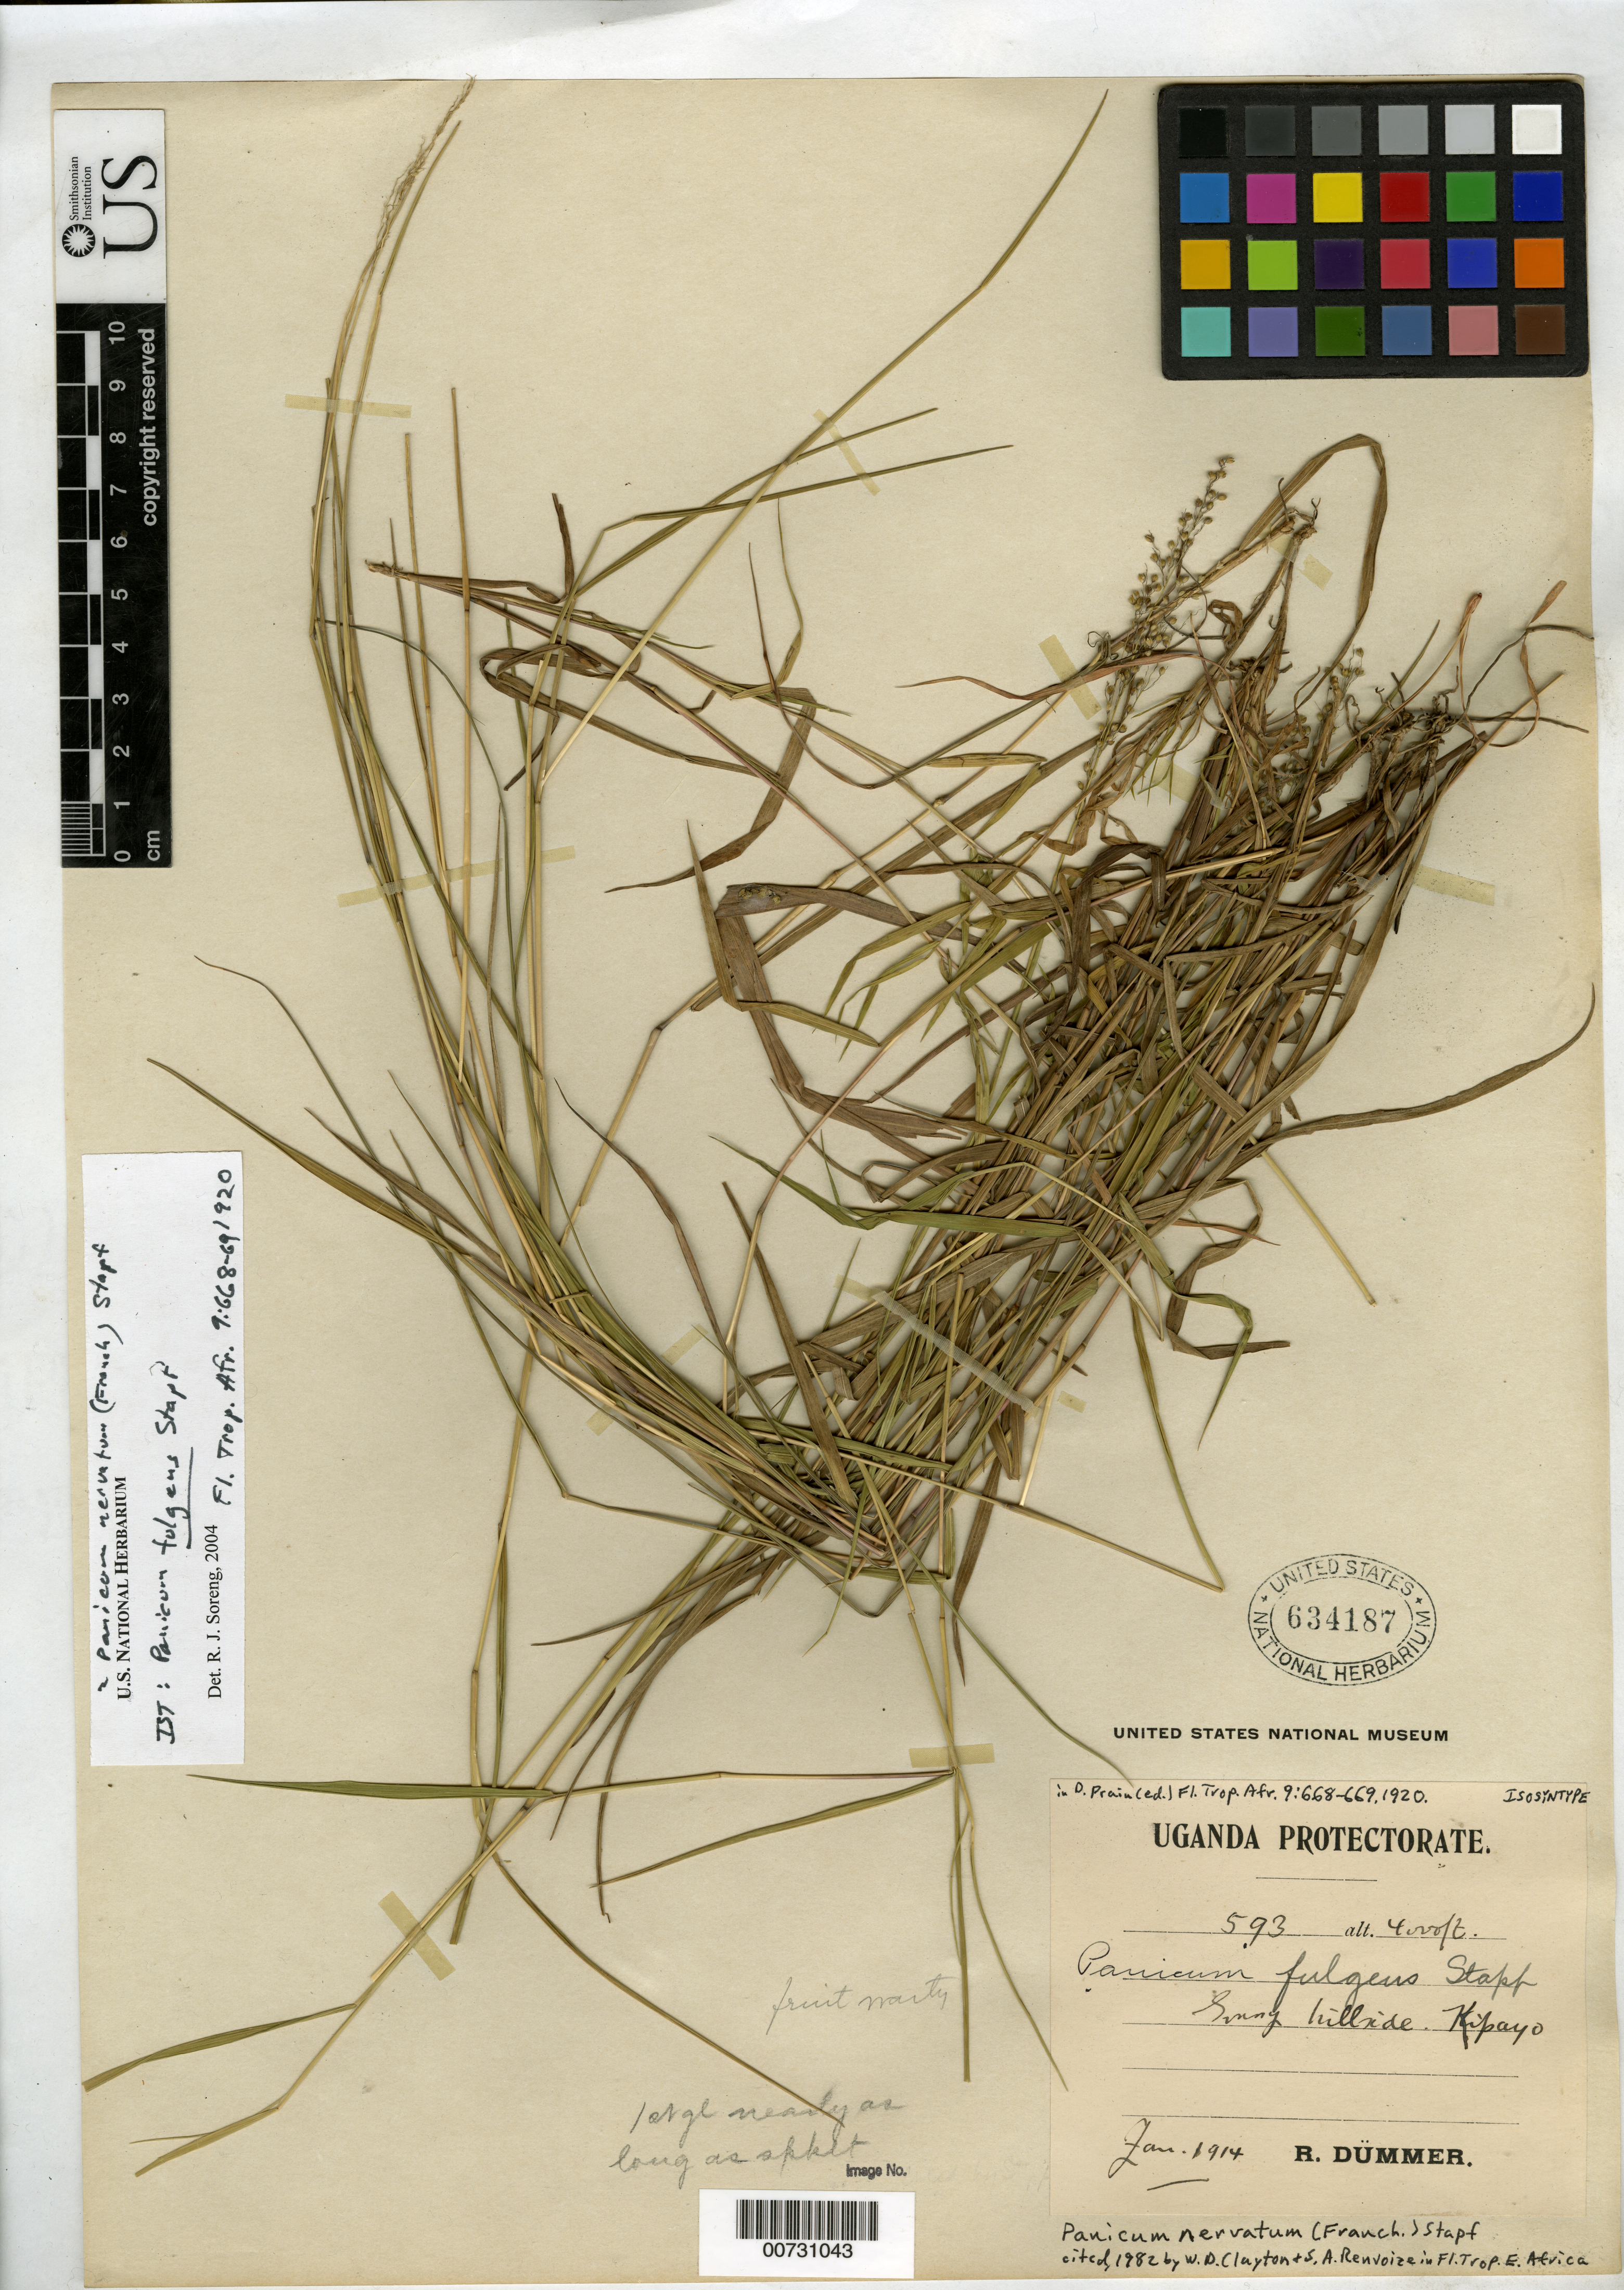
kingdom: Plantae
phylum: Tracheophyta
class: Liliopsida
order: Poales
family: Poaceae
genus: Panicum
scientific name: Panicum fulgens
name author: Stapf in Prain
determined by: Soreng, Robert J., Research Associate (BOT), Smithsonian Institution - National Museum of Natural History (UNITED STATES)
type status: Isosyntype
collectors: R. A. Dümmer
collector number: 593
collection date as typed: Jan 1914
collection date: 1914-01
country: Uganda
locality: Uganda Protectorate [protologue: "Nile Land"], Kipayo.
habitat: Sunny hillside.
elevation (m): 1219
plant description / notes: Collector name "Dummer" in protologue, but "Dümmer" on label.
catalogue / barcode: US 634187